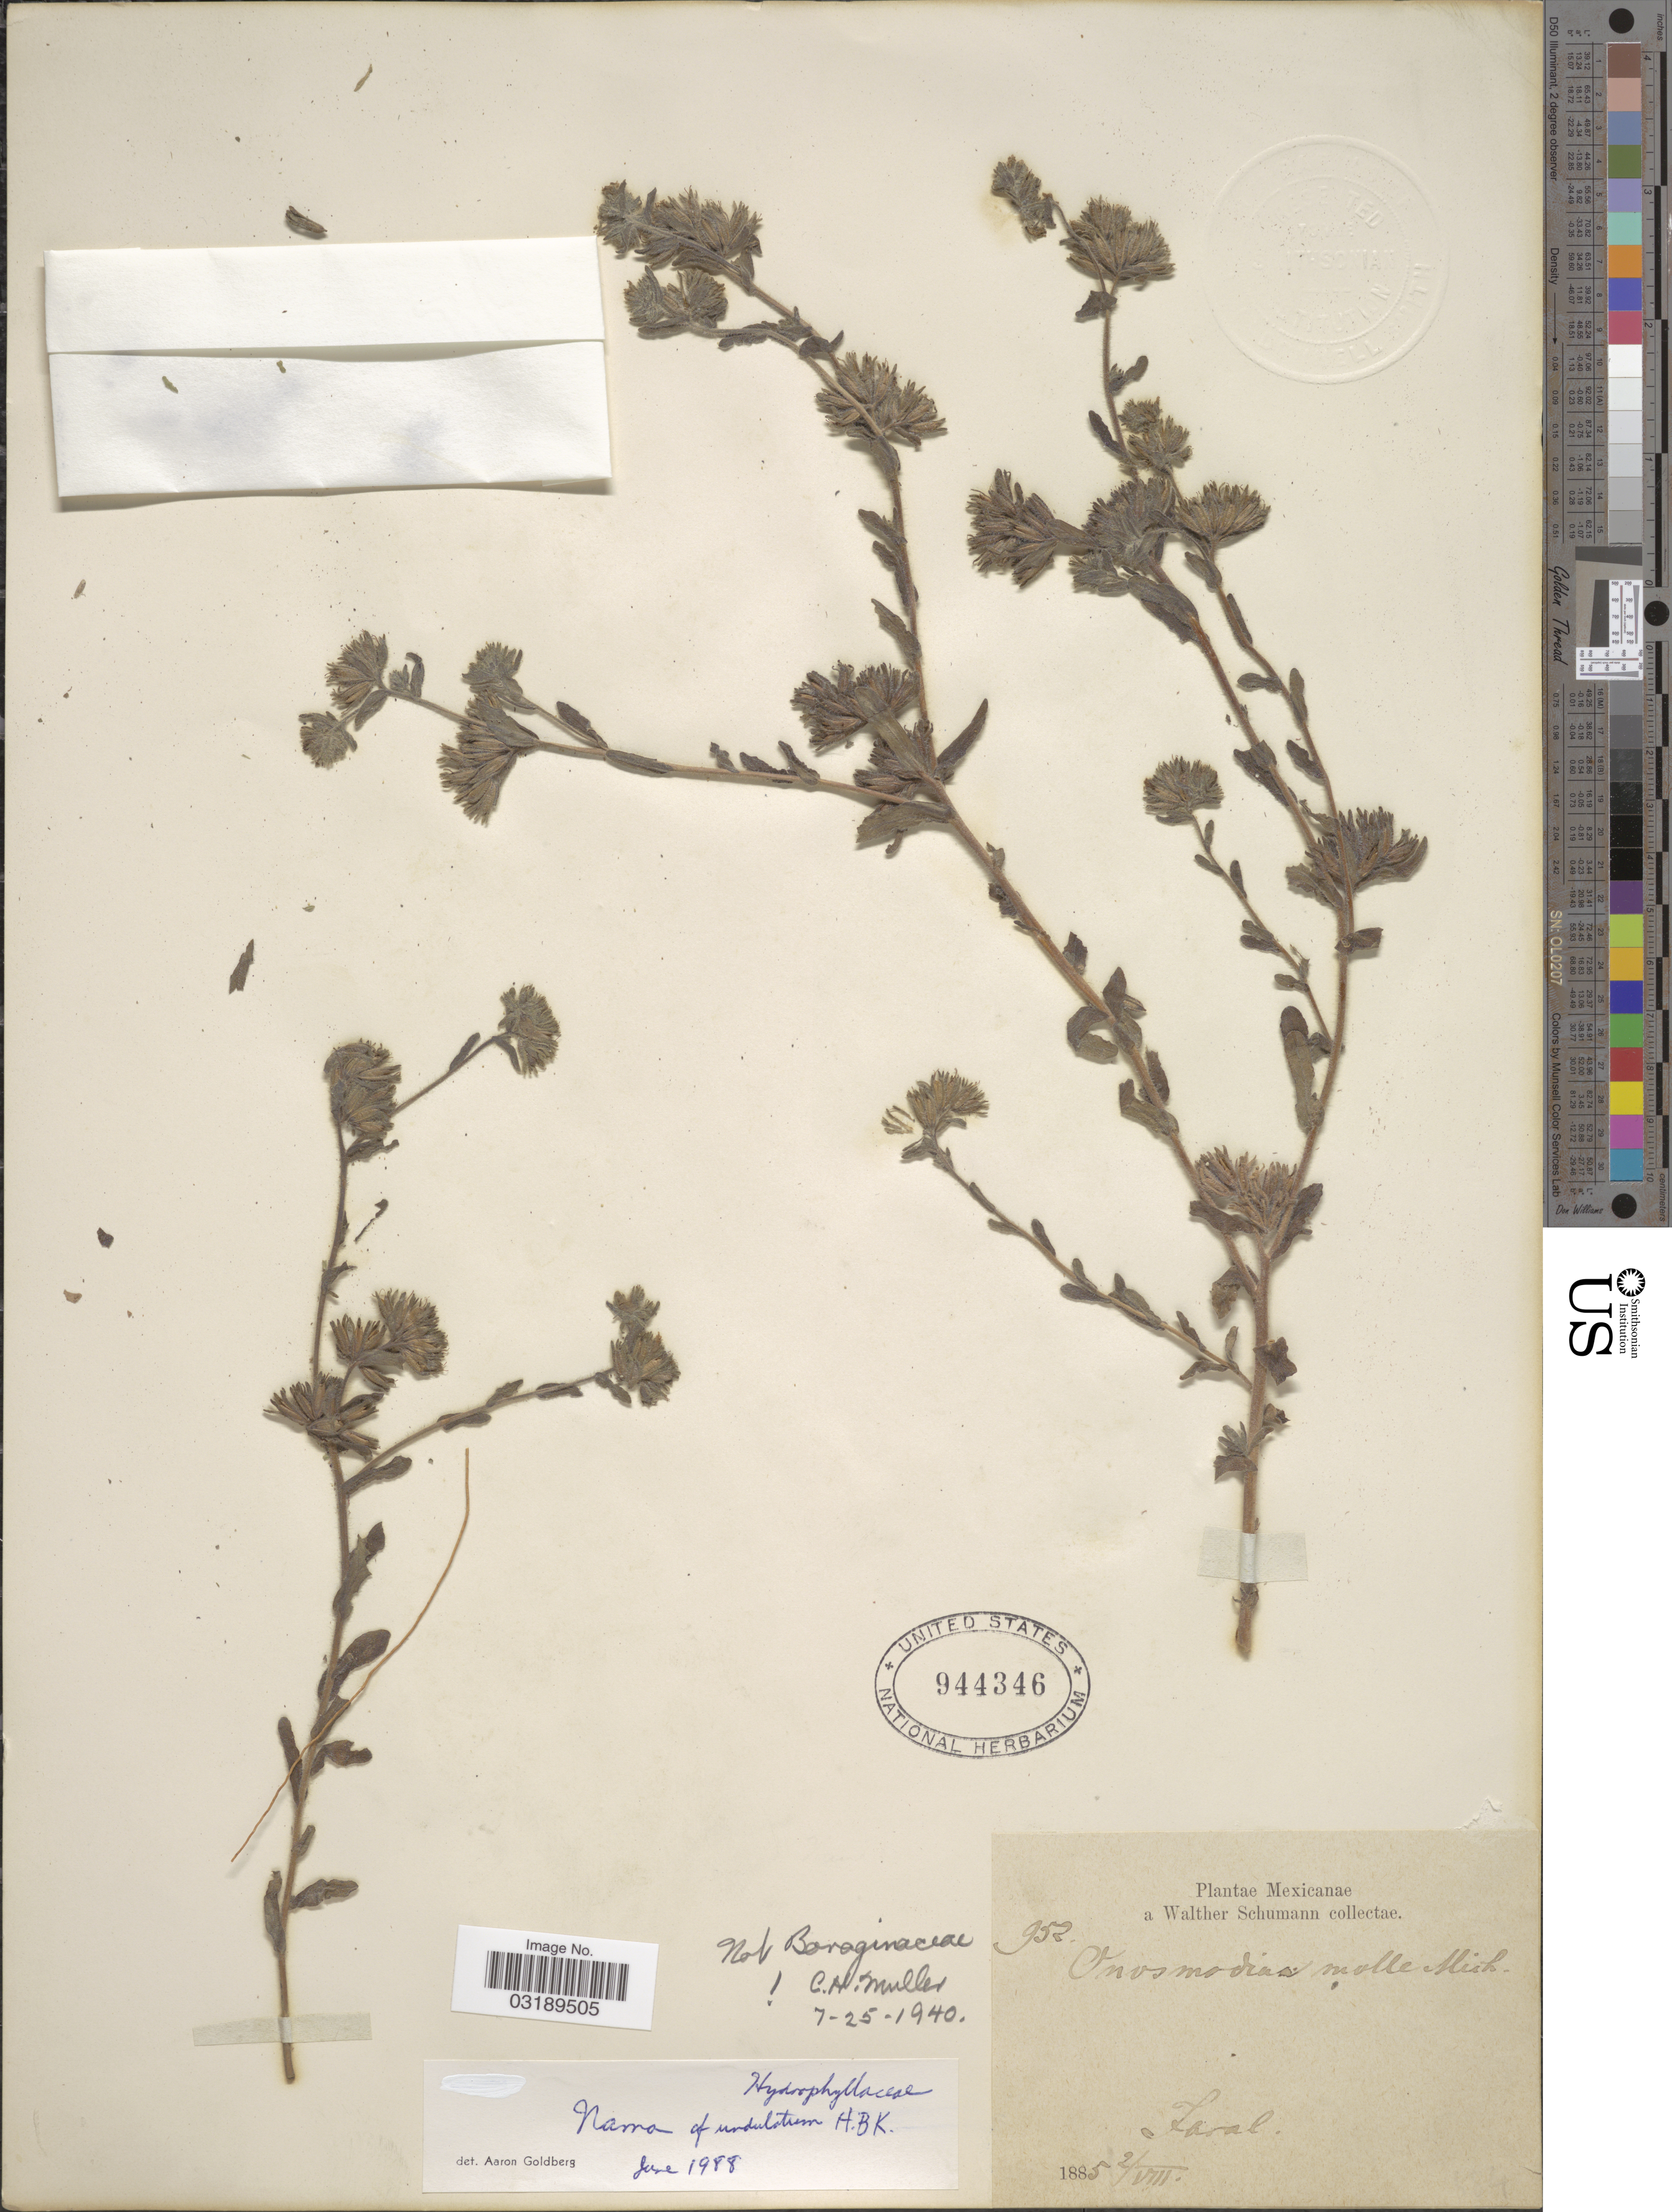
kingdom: Plantae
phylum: Tracheophyta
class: Magnoliopsida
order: Boraginales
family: Namaceae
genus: Nama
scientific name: Nama undulatum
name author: Kunth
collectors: W. Schumann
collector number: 952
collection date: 1885-08-02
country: Mexico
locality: Jaral.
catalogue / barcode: US 944346